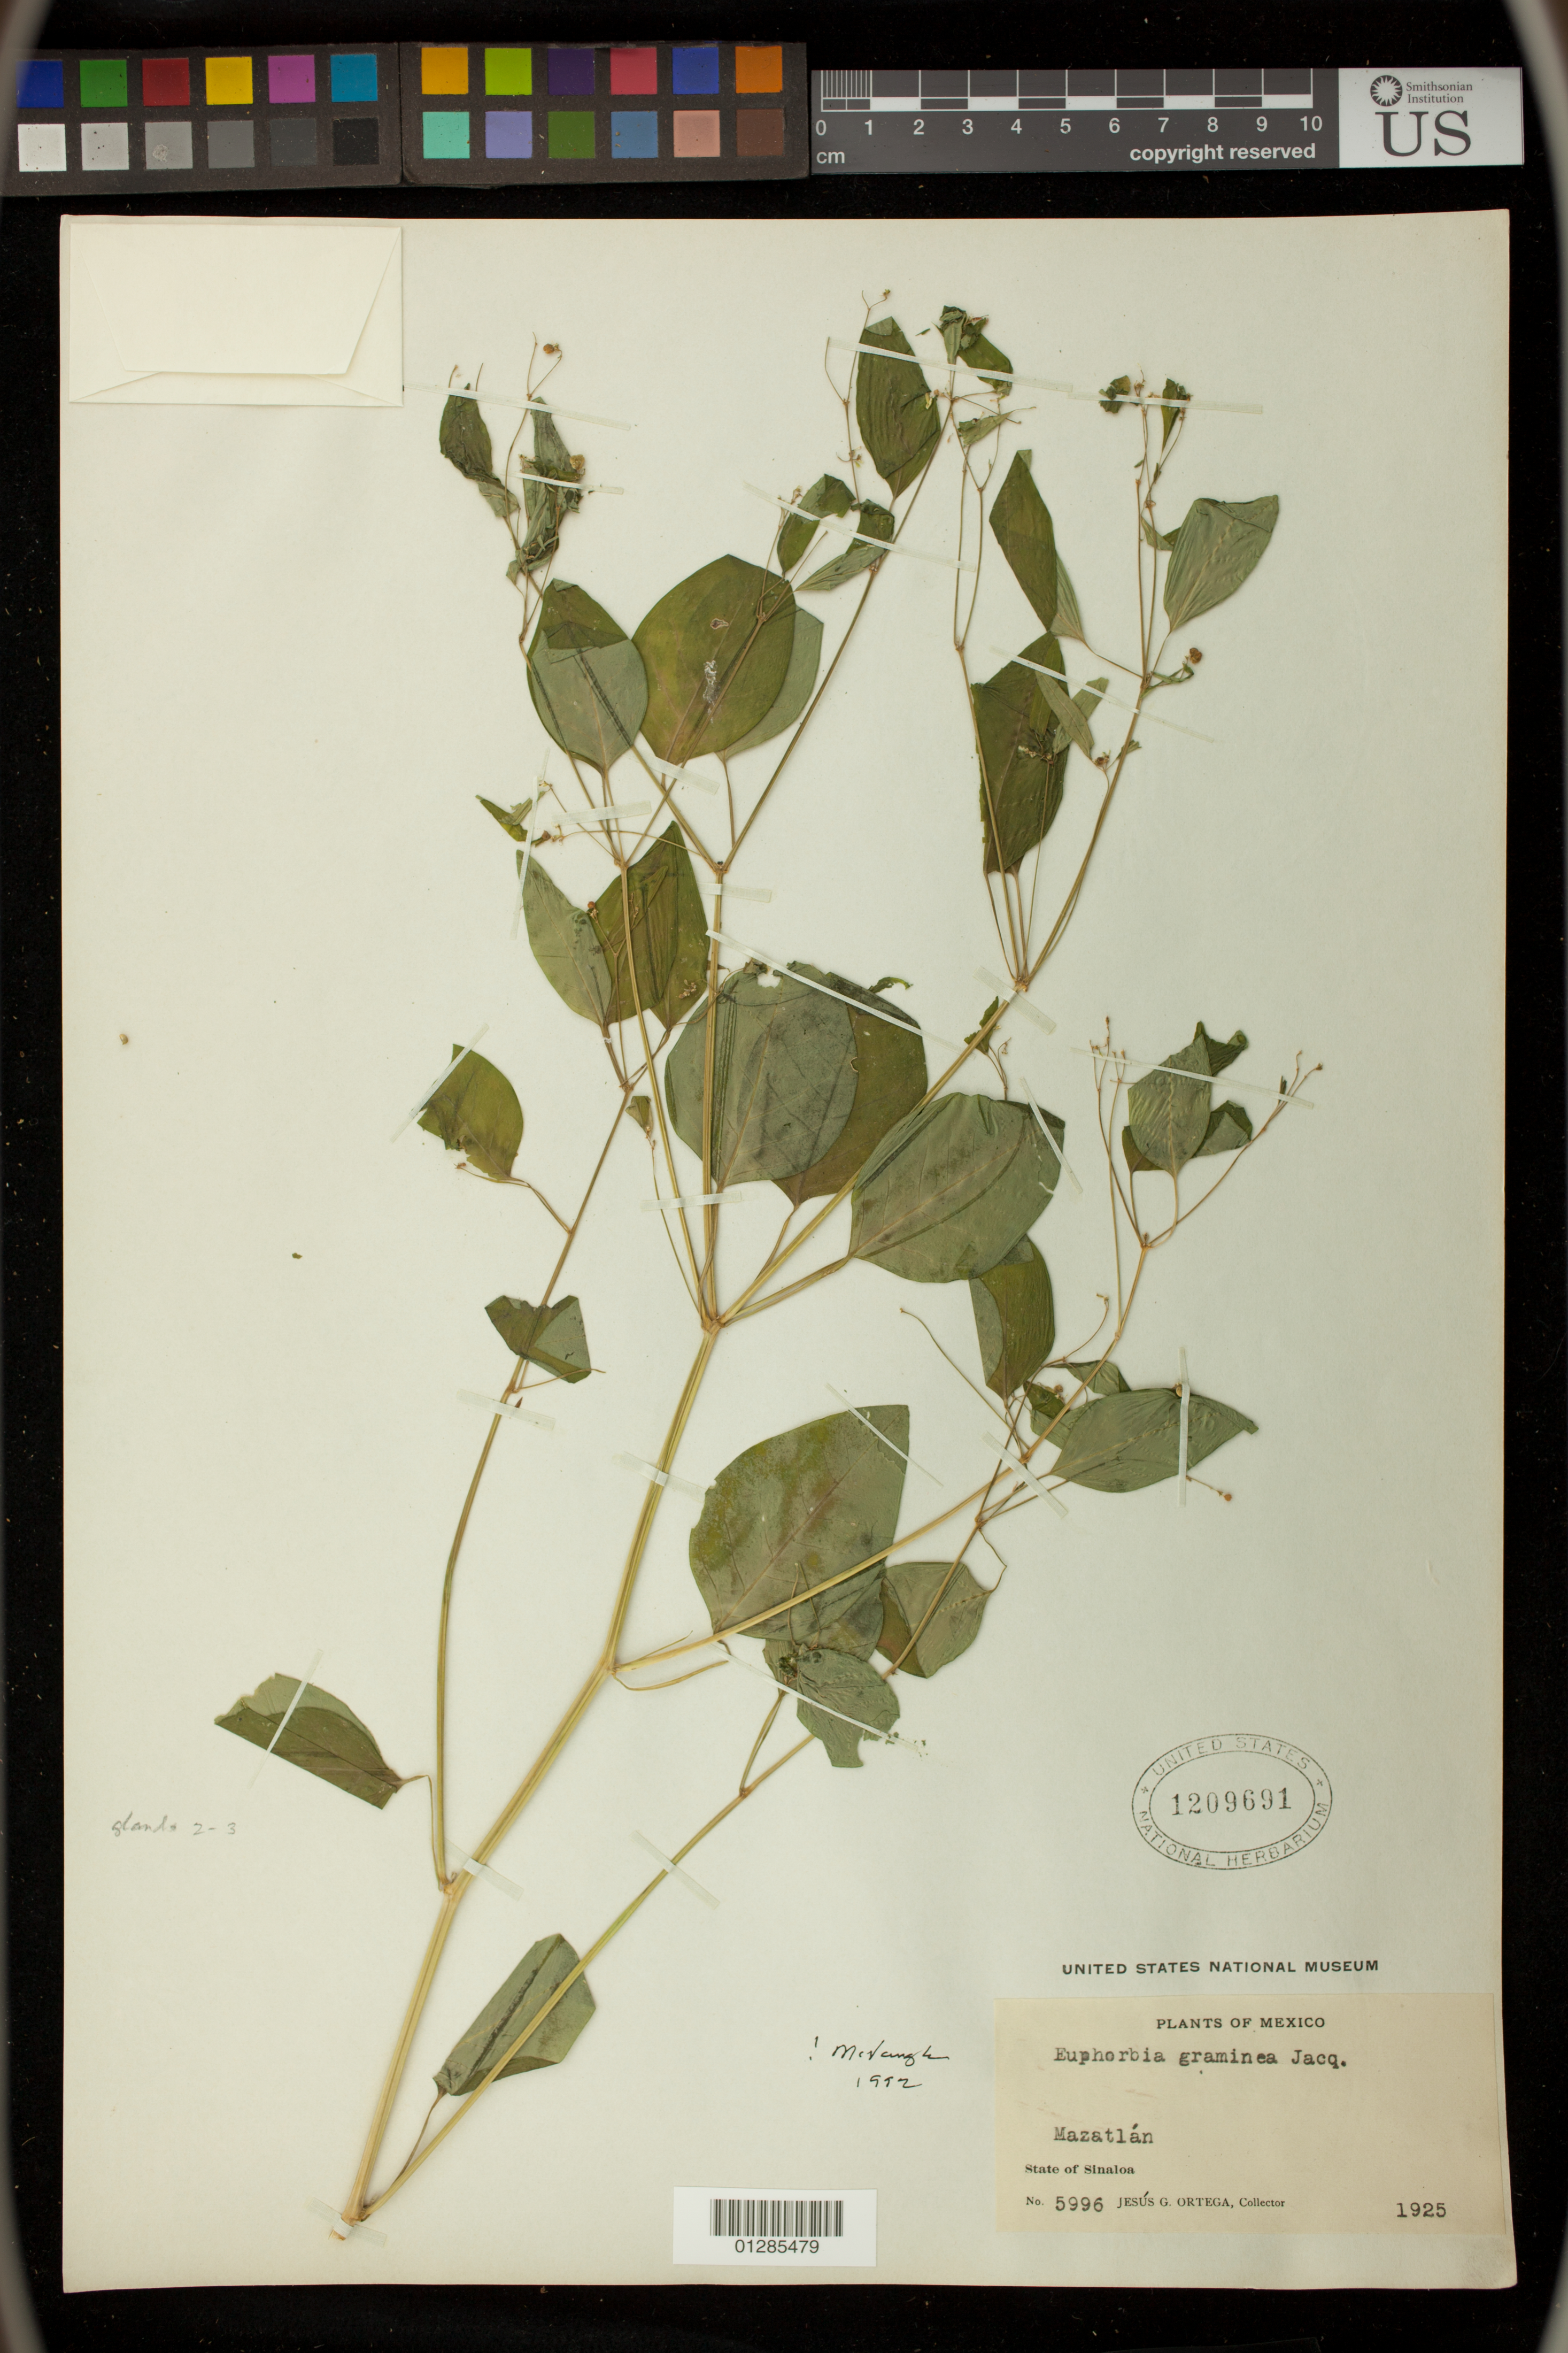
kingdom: Plantae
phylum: Tracheophyta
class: Magnoliopsida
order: Malpighiales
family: Euphorbiaceae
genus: Euphorbia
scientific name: Euphorbia graminea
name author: Jacq.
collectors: J. Ortega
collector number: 5996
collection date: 1925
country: Mexico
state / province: Sinaloa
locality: Mazatlan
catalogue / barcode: US 1209691